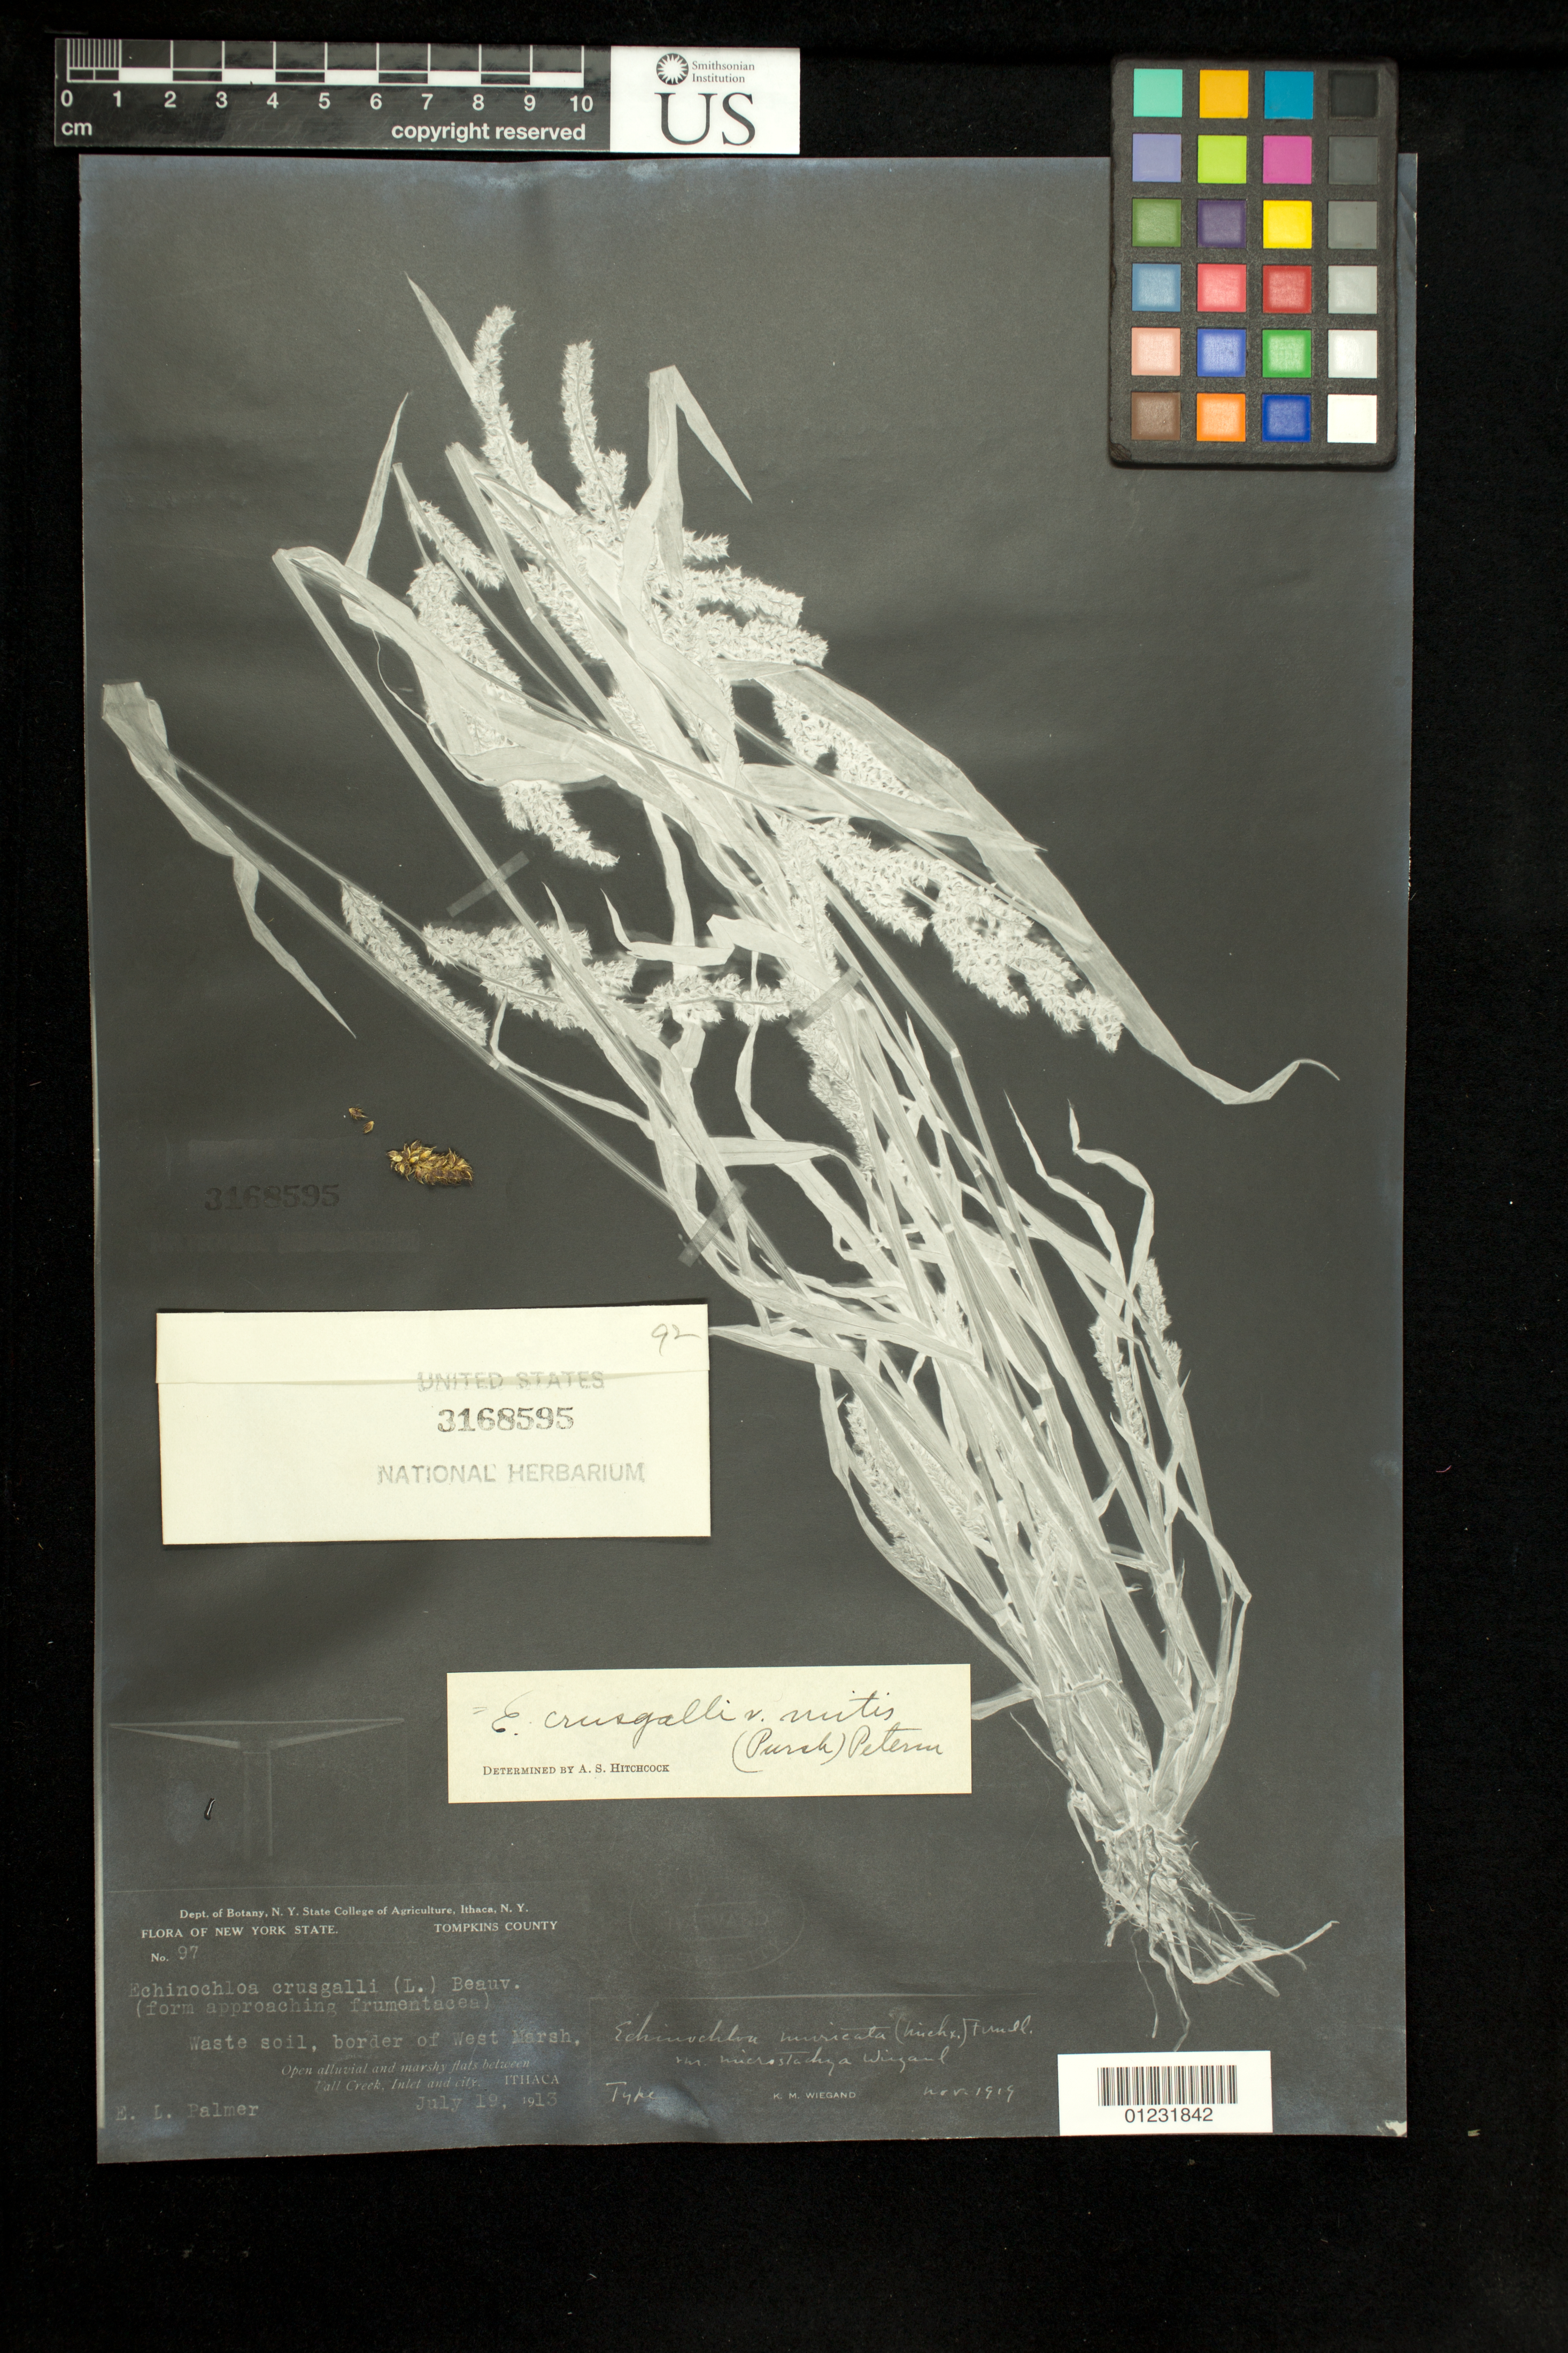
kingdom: Plantae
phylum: Tracheophyta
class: Liliopsida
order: Poales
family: Poaceae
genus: Echinochloa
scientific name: Echinochloa muricata var. microstachya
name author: Wiegand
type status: Isotype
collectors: E. L. Palmer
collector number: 97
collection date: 1913-07-19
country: United States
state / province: New York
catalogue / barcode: US 3168595